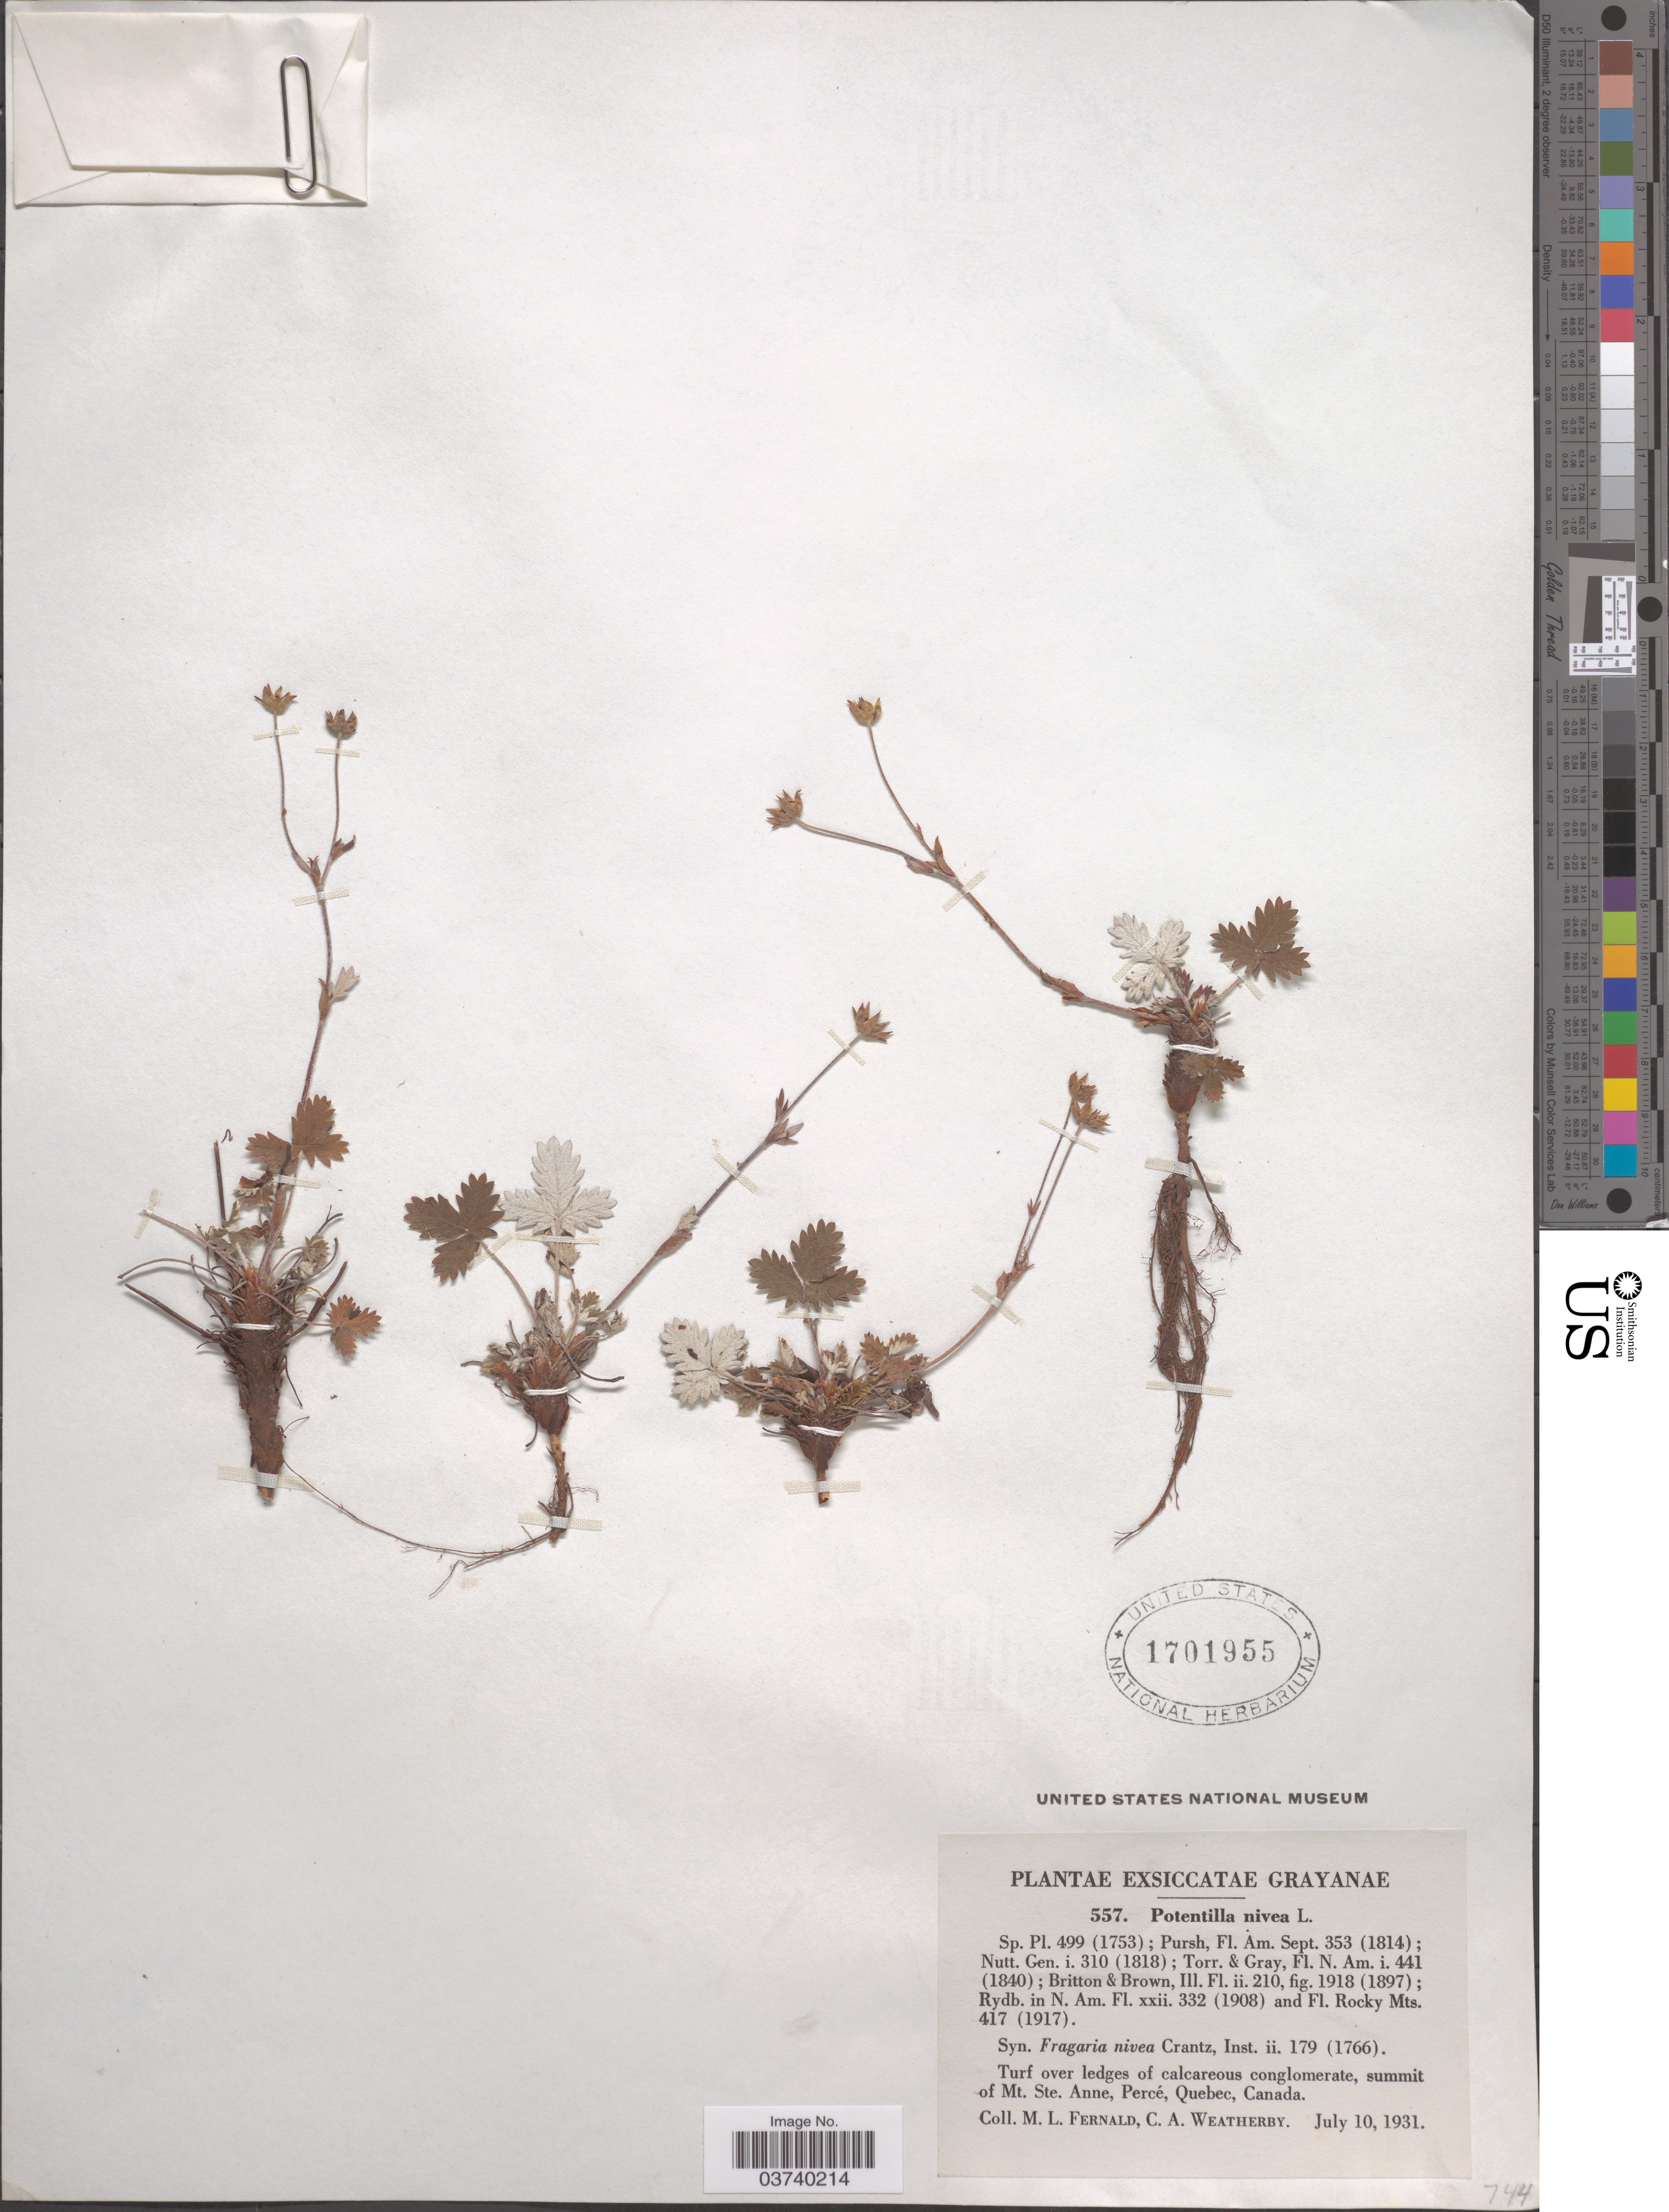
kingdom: Plantae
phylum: Tracheophyta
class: Magnoliopsida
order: Rosales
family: Rosaceae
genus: Potentilla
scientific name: Potentilla nivea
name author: L.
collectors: M. L. Fernald & C. A. Weatherby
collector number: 557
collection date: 1931-07-10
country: Canada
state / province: Quebec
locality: Grayanae. Summit of Mt. Ste. Anne, Percé.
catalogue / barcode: US 1701955